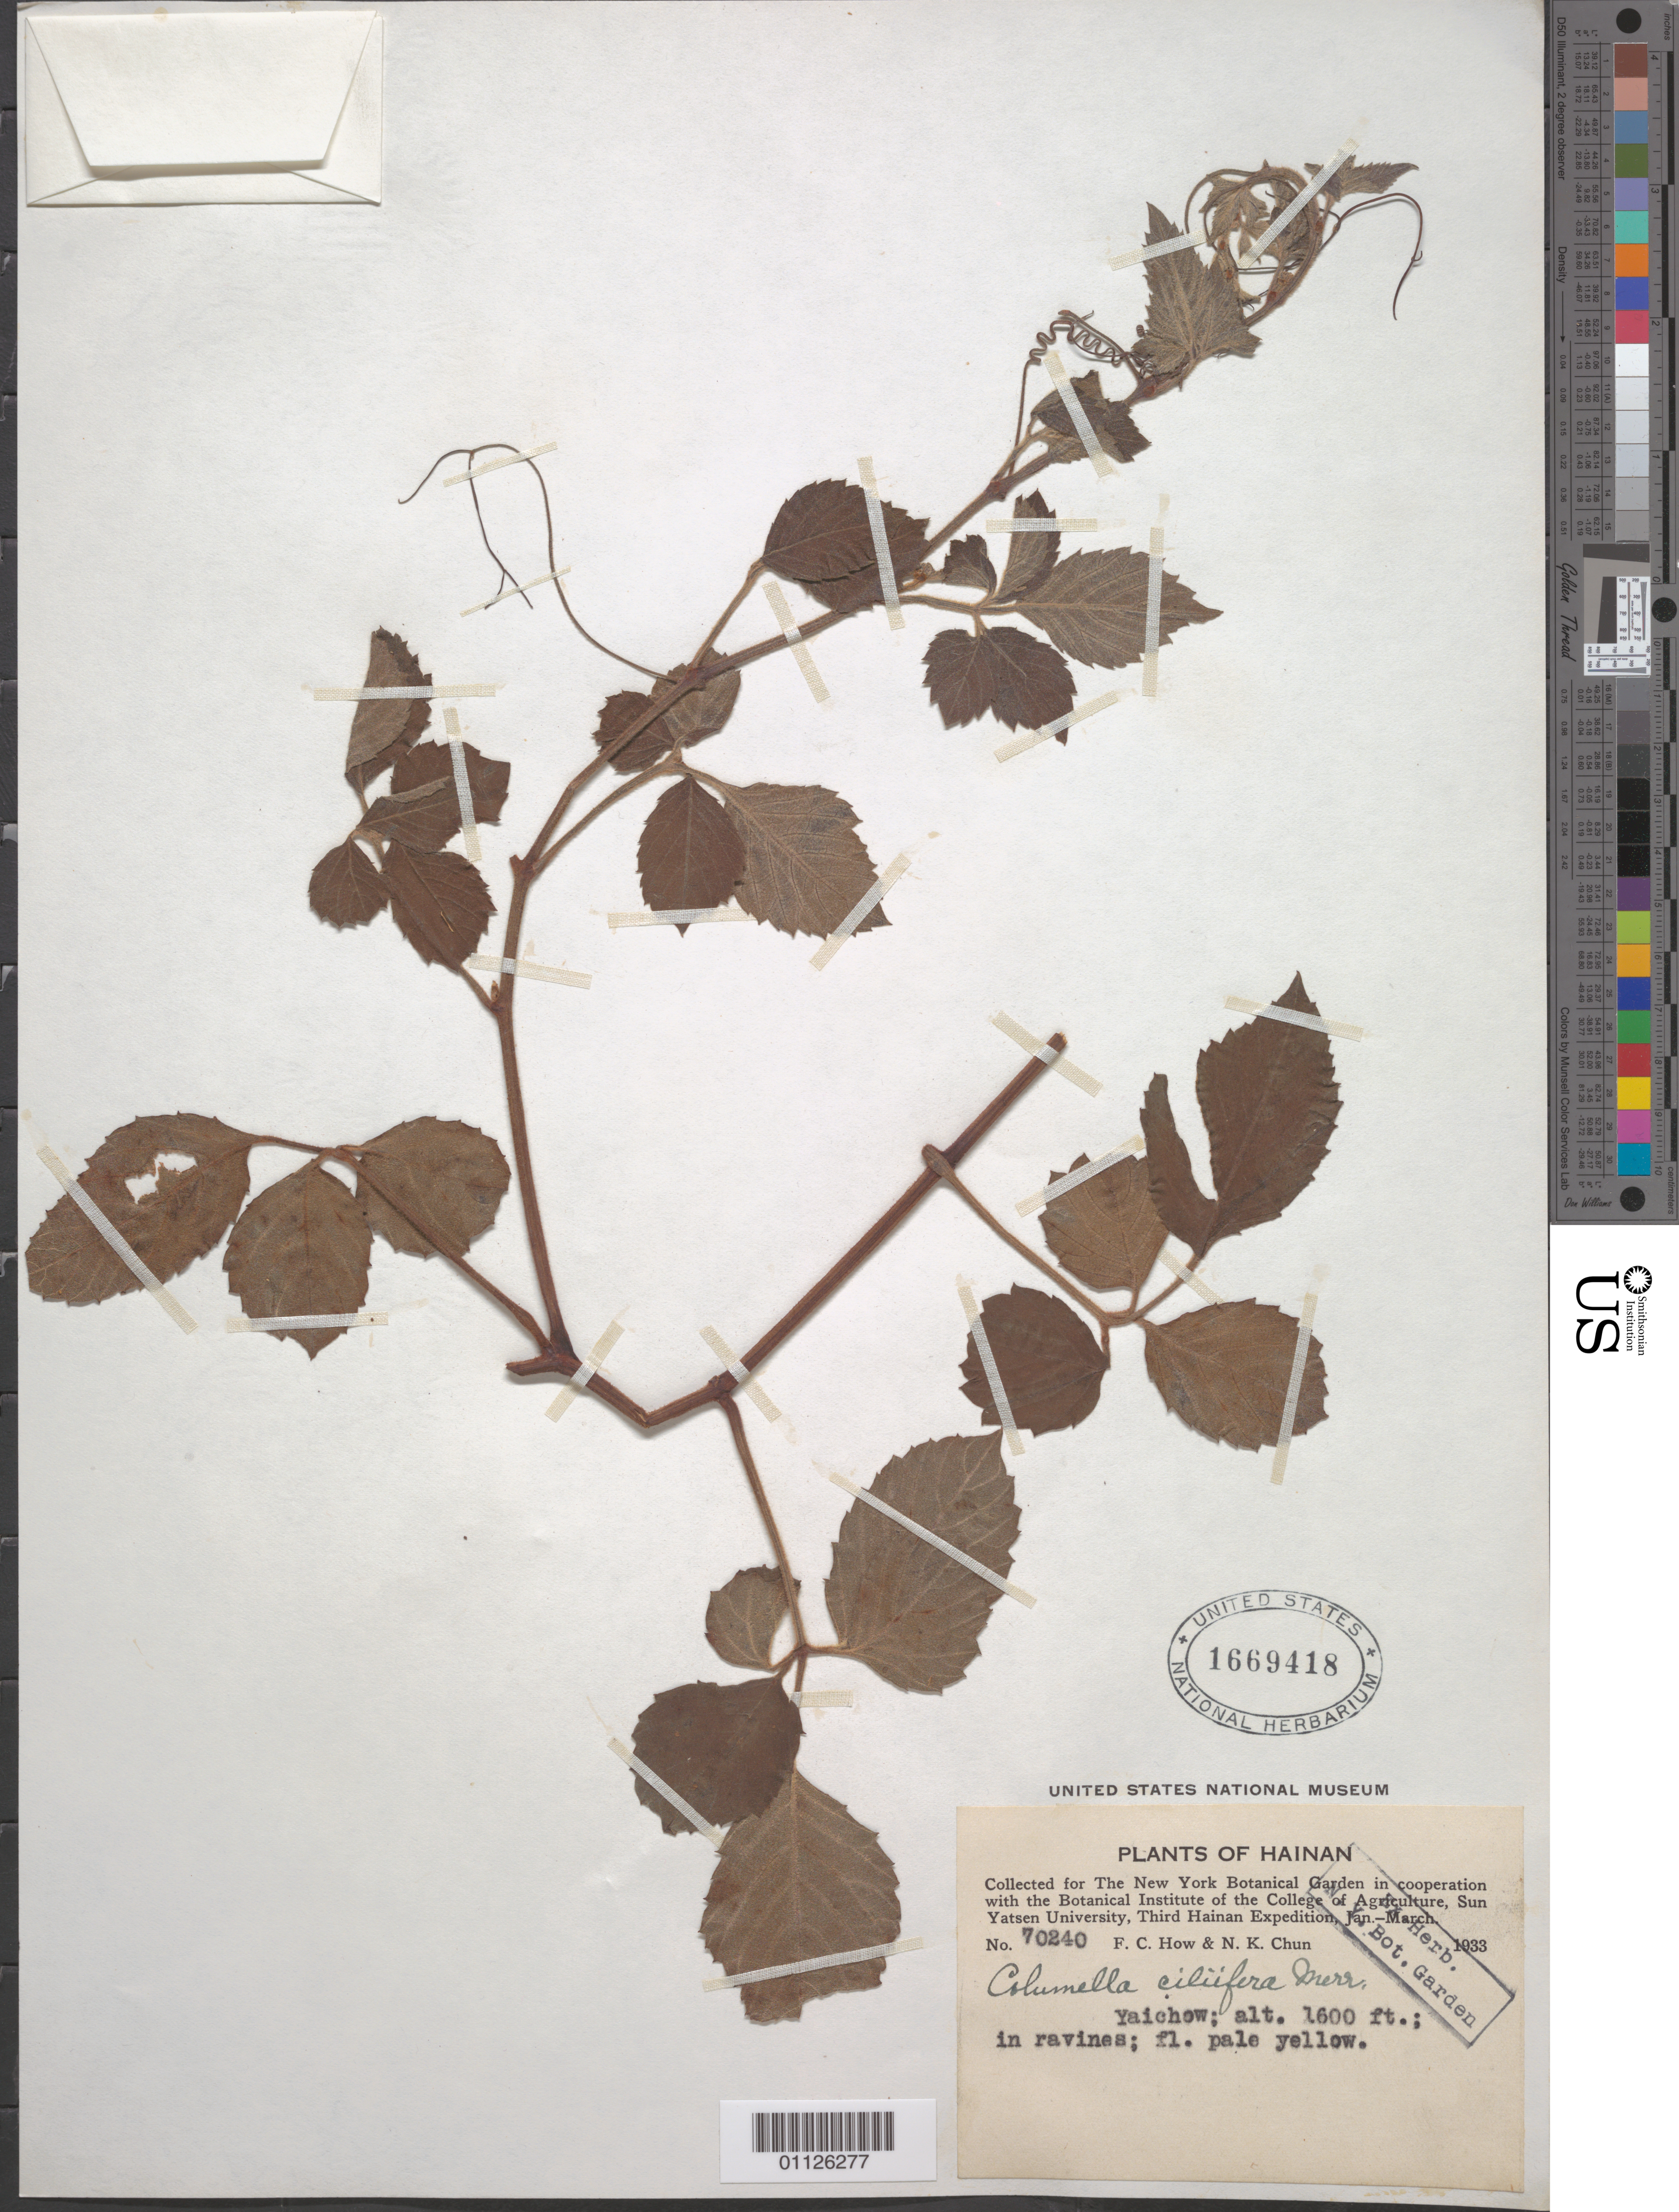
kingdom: Plantae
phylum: Tracheophyta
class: Magnoliopsida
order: Vitales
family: Vitaceae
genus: Cayratia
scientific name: Cayratia ciliifera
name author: (Merr.) Chun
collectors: F. C. How & N. K. Chun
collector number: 70240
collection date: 1933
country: China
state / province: Hainan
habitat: In ravines.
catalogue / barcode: US 1669418